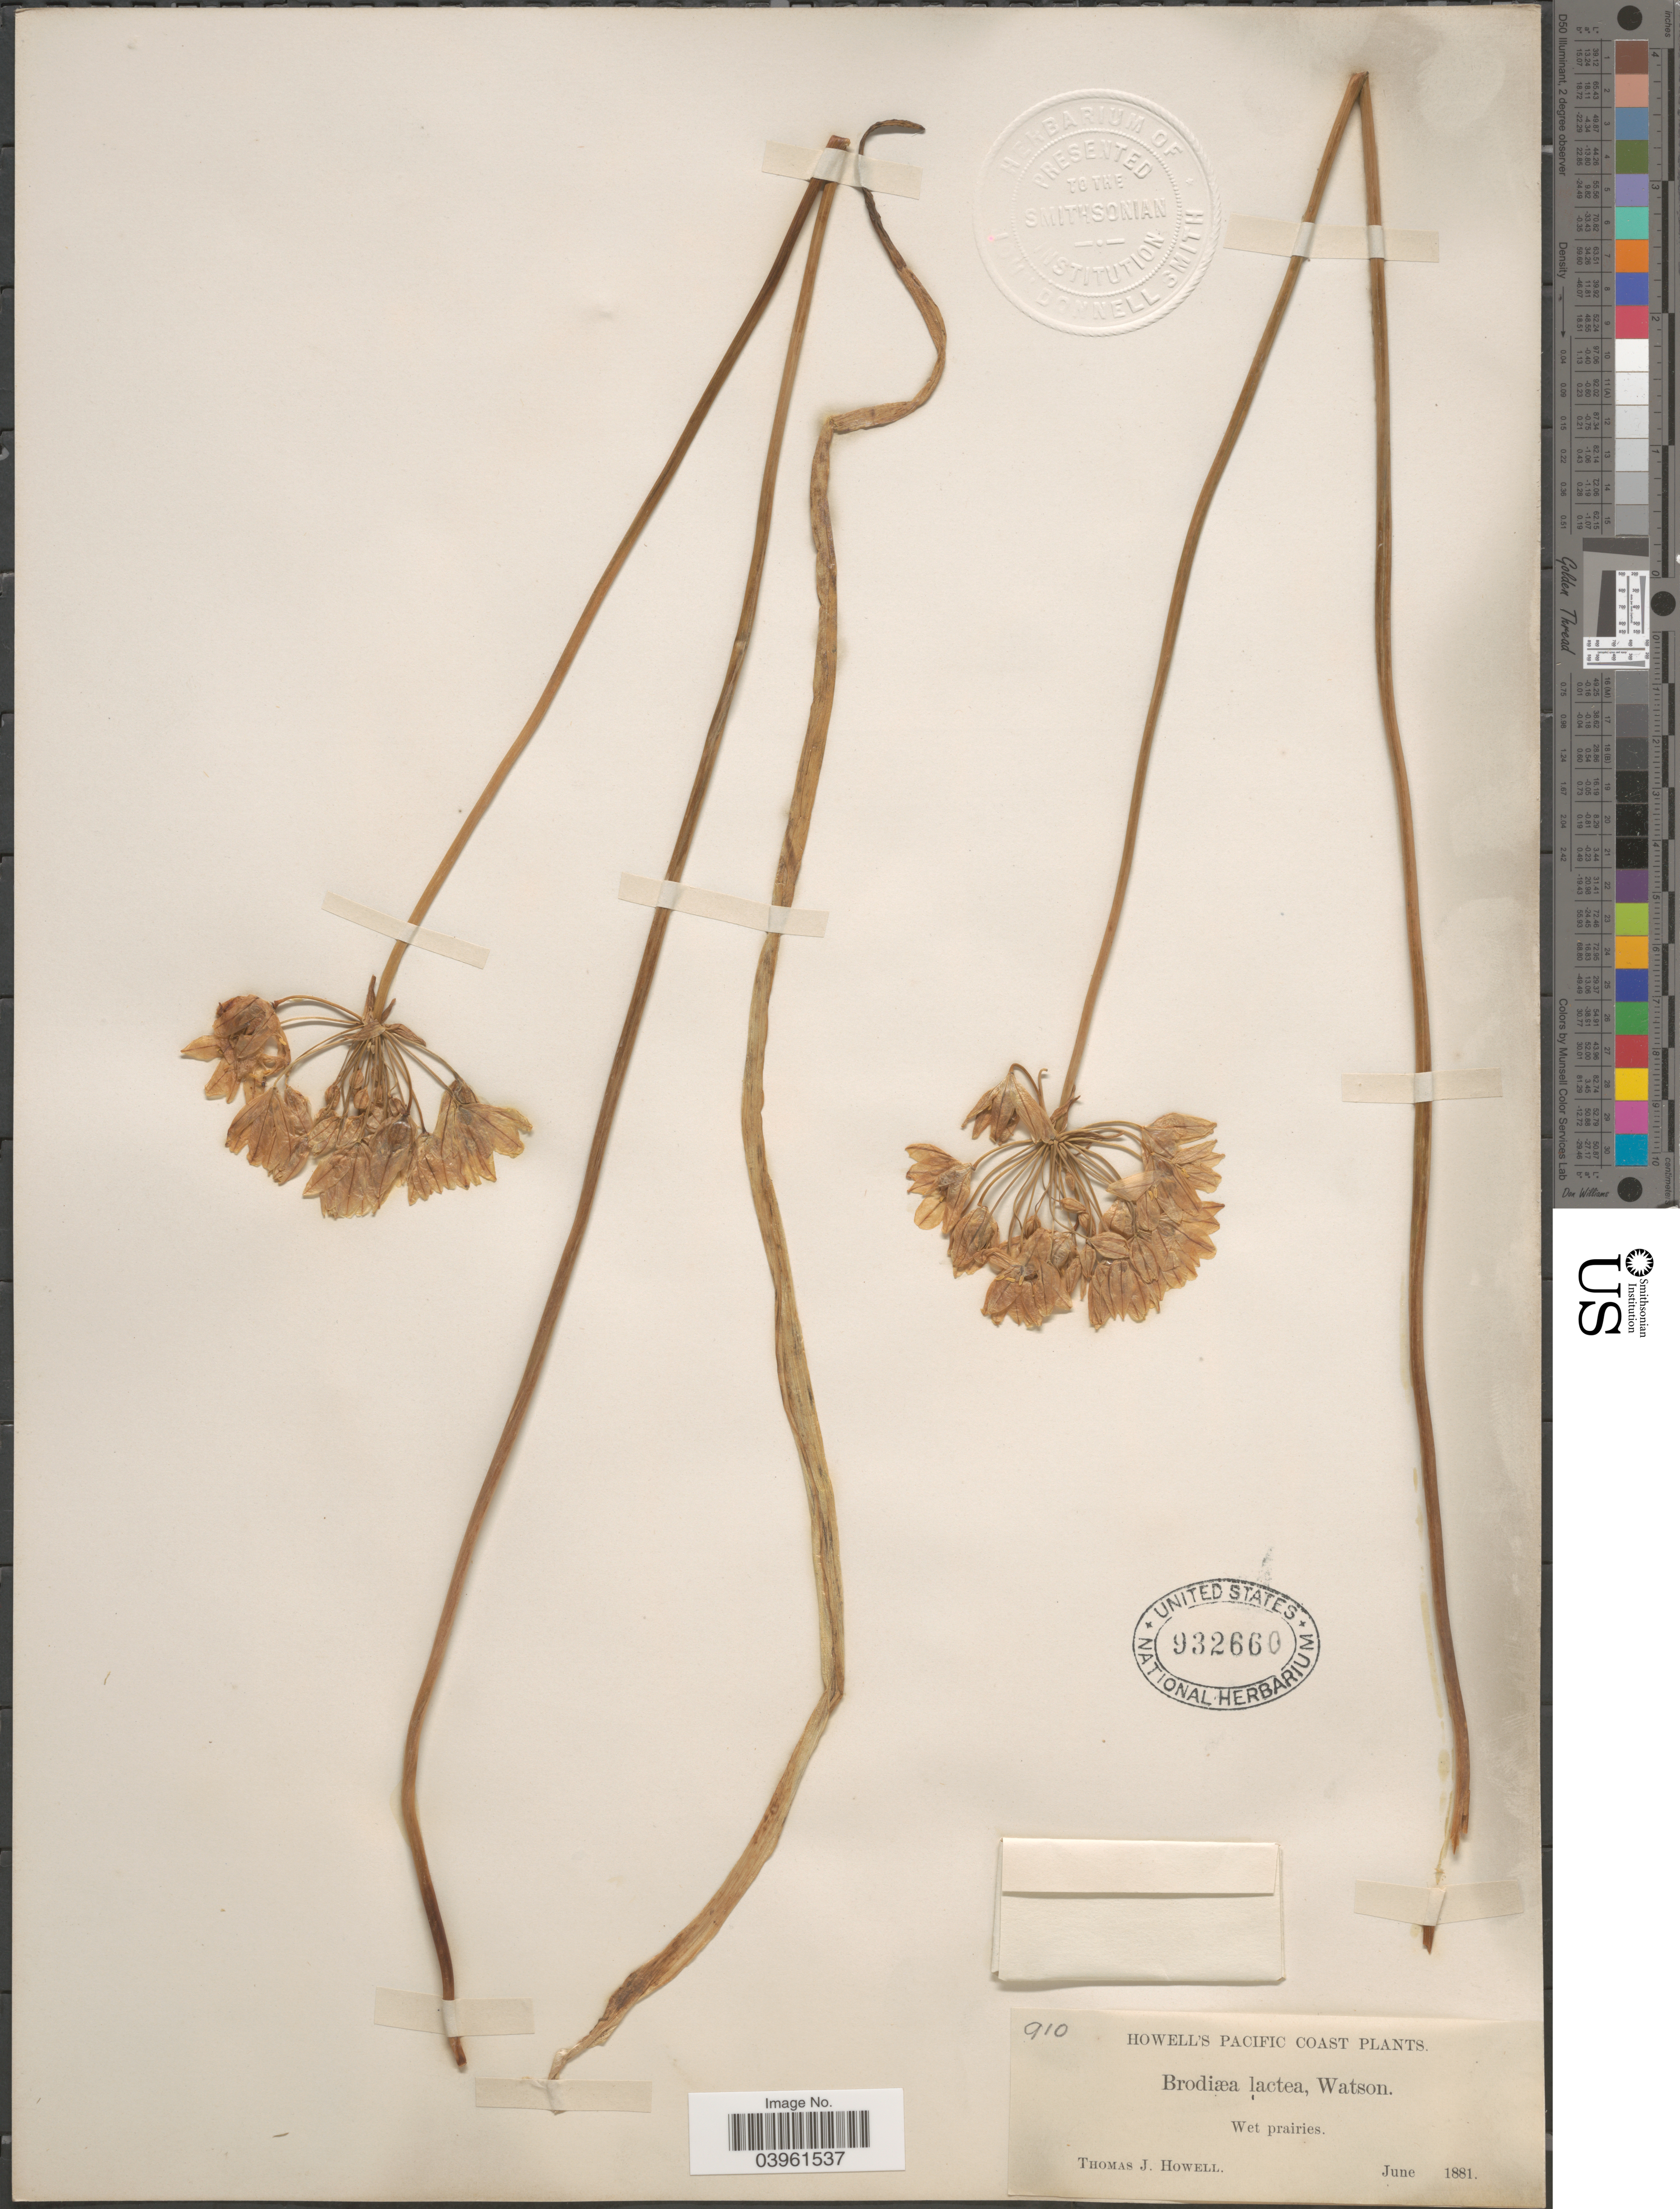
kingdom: Plantae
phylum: Tracheophyta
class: Liliopsida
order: Asparagales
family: Asparagaceae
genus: Triteleia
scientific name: Triteleia hyacinthina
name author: (Lindl.) Greene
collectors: T. J. Howell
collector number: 910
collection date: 1881-06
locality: Pacific Coast. Wet prairies.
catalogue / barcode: US 932660